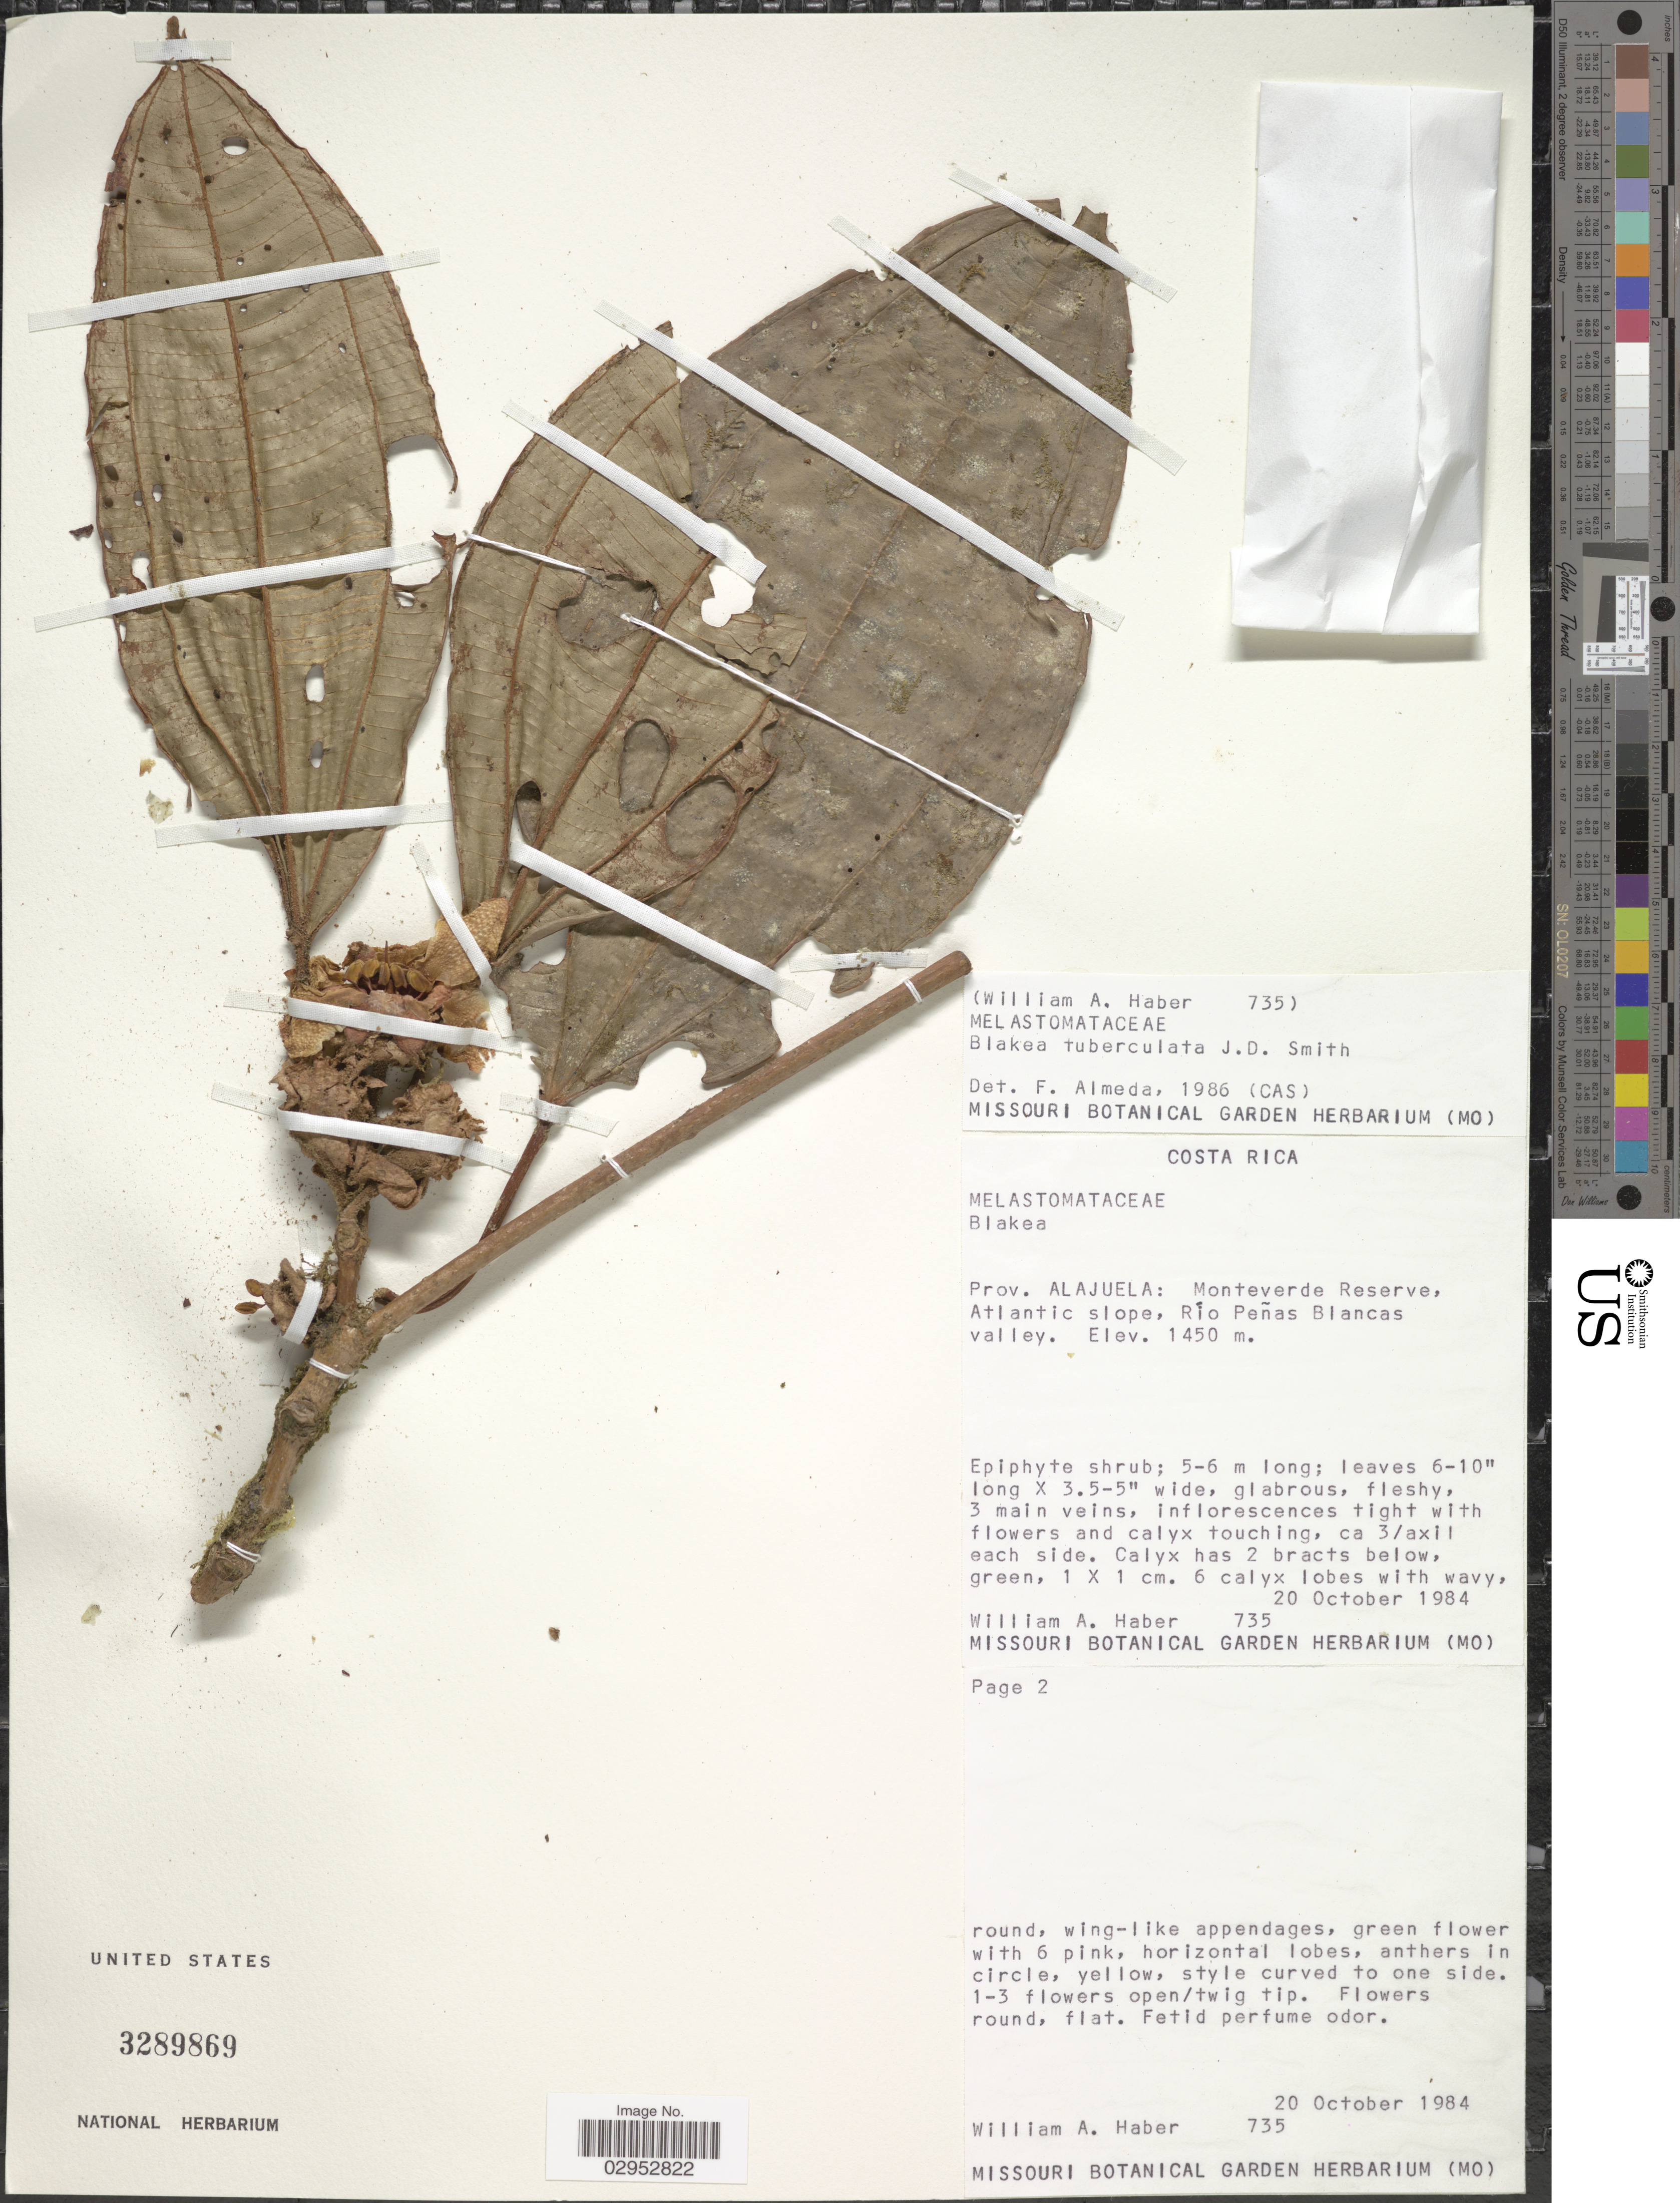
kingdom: Plantae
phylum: Tracheophyta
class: Magnoliopsida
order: Myrtales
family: Melastomataceae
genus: Blakea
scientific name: Blakea tuberculata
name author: Donn. Sm.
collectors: W. A. Haber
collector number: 735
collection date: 1984-10-20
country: Costa Rica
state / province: Alajuela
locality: Prov. Alajuela: Monteverde Reserve, Atlantic slope, Río Peñas Blancas valley.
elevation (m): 1450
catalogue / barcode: US 3289869